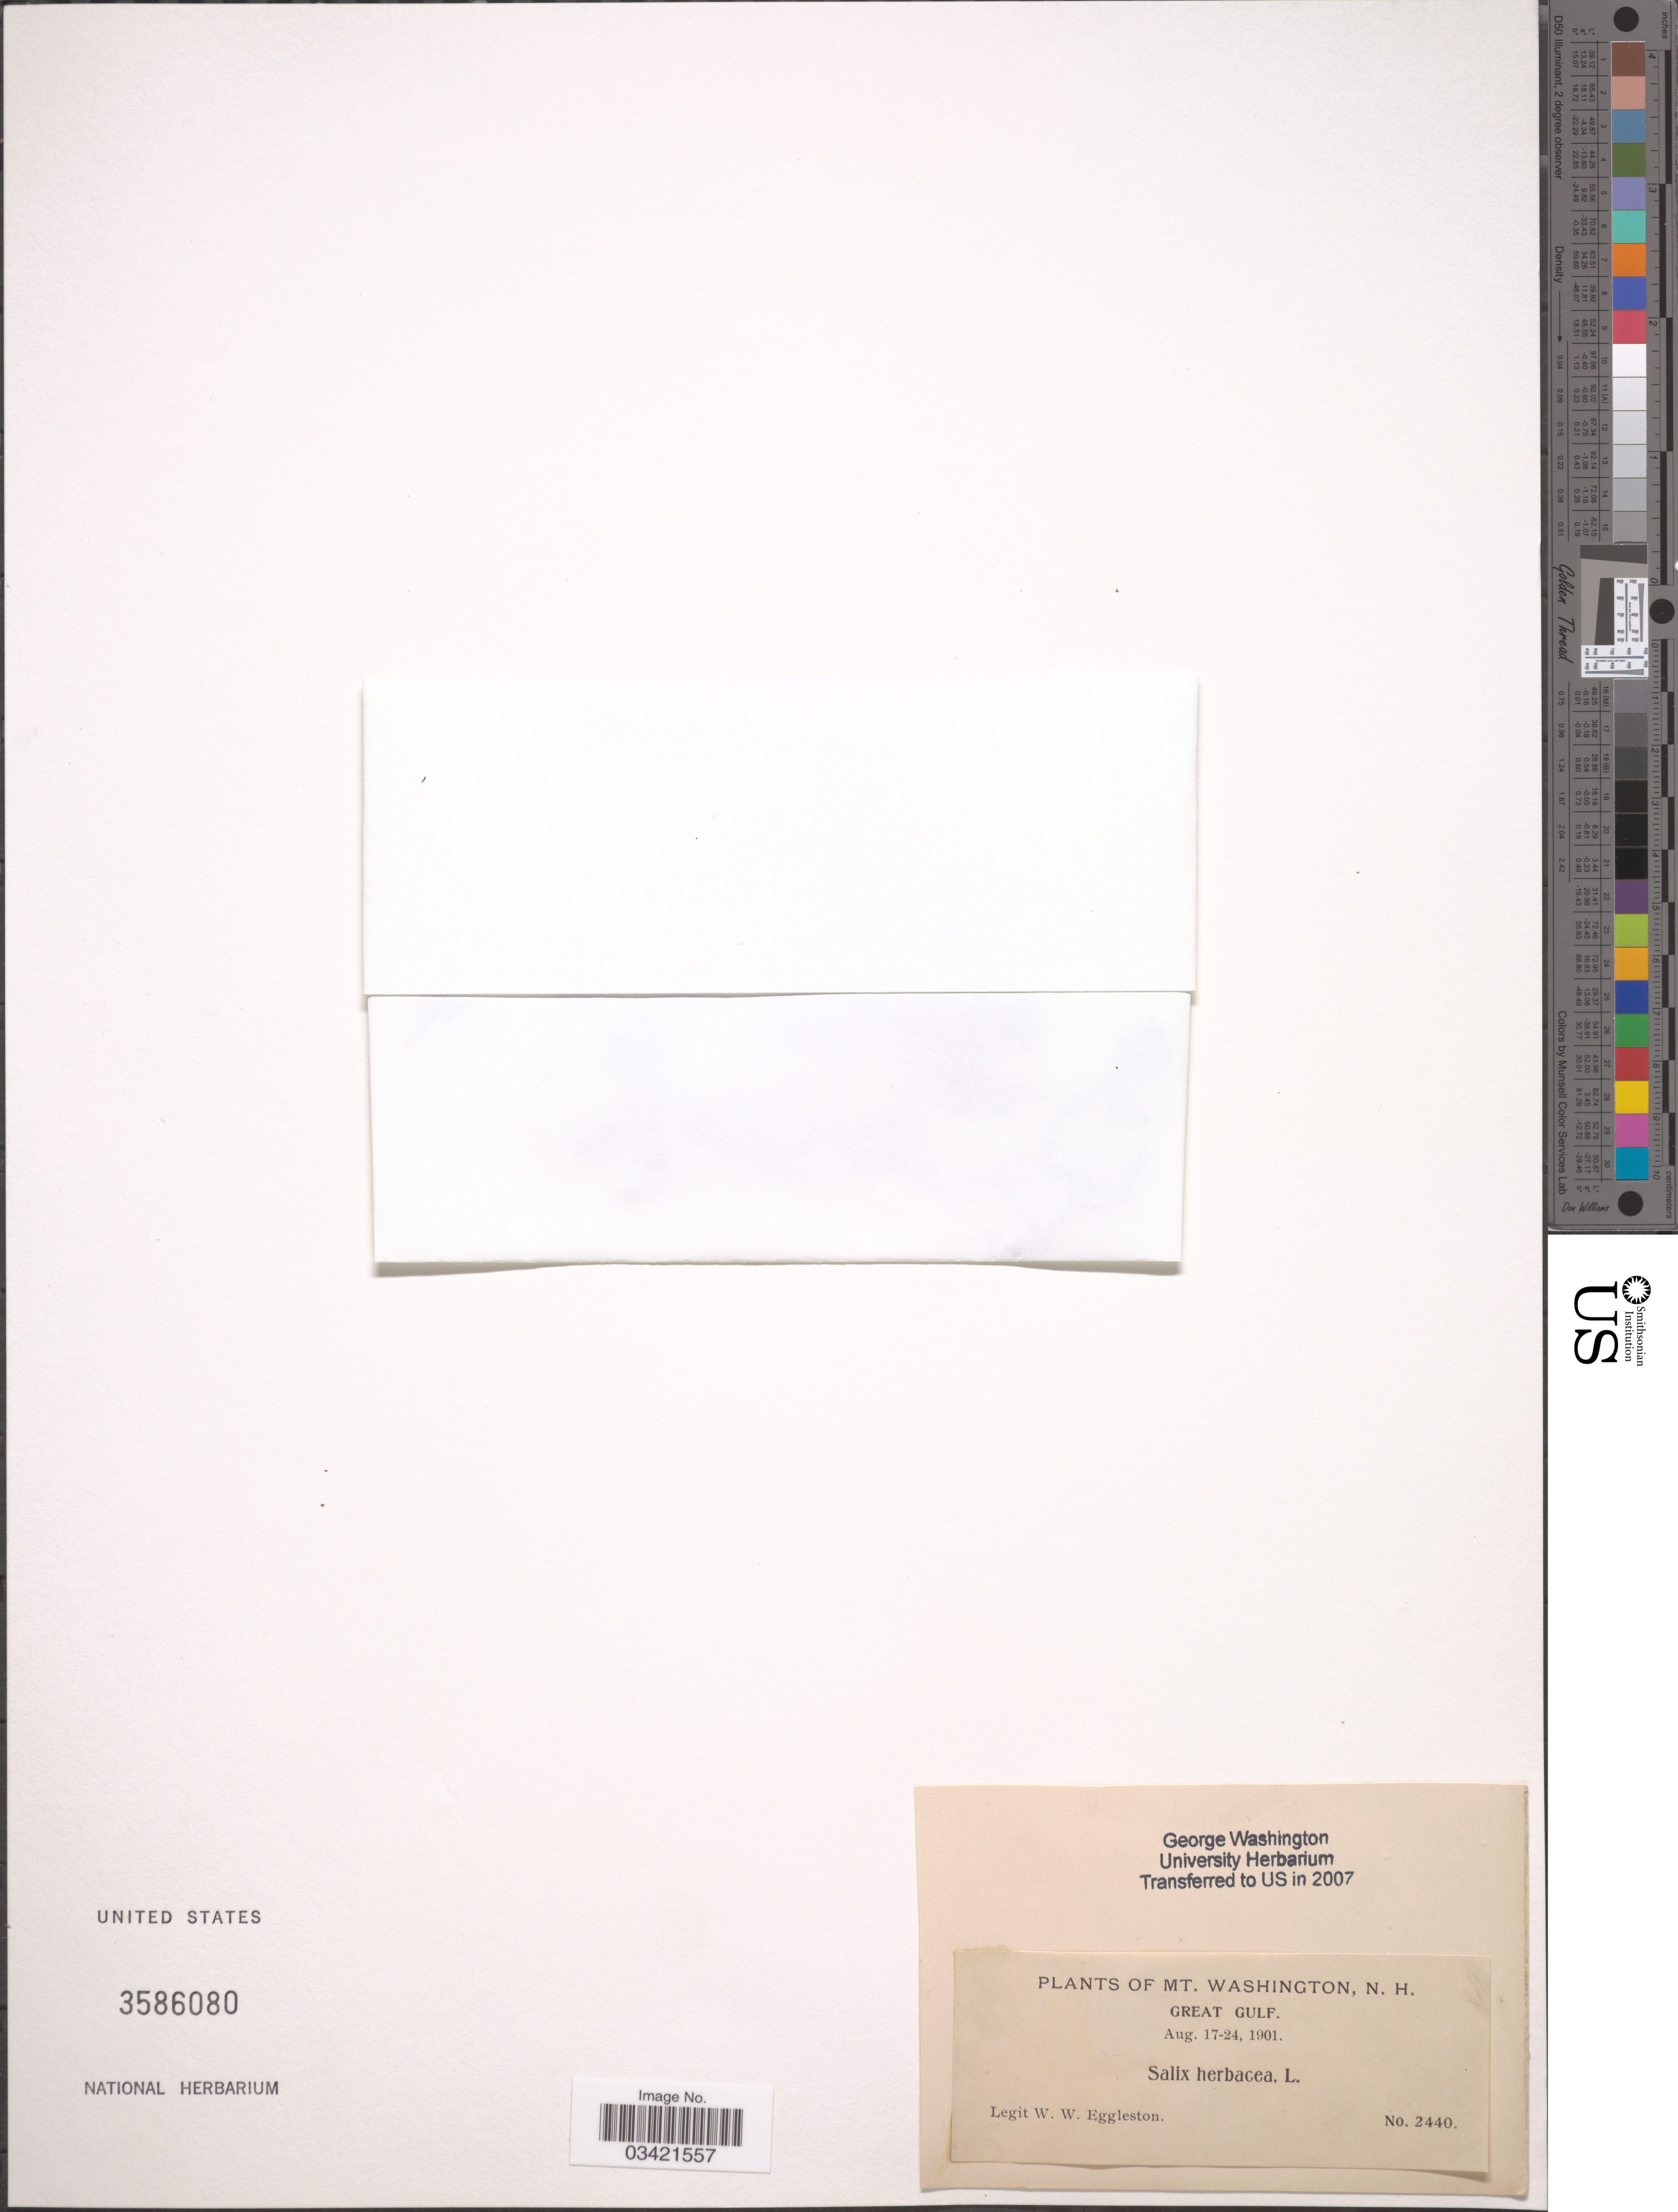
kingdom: Plantae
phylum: Tracheophyta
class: Magnoliopsida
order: Malpighiales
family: Salicaceae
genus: Salix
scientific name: Salix herbacea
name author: L.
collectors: W. W. Eggleston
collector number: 2440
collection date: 1901-08-17/1901-08-24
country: United States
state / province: New Hampshire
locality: Mt. Washington. Great Gulf.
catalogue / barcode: US 3586080